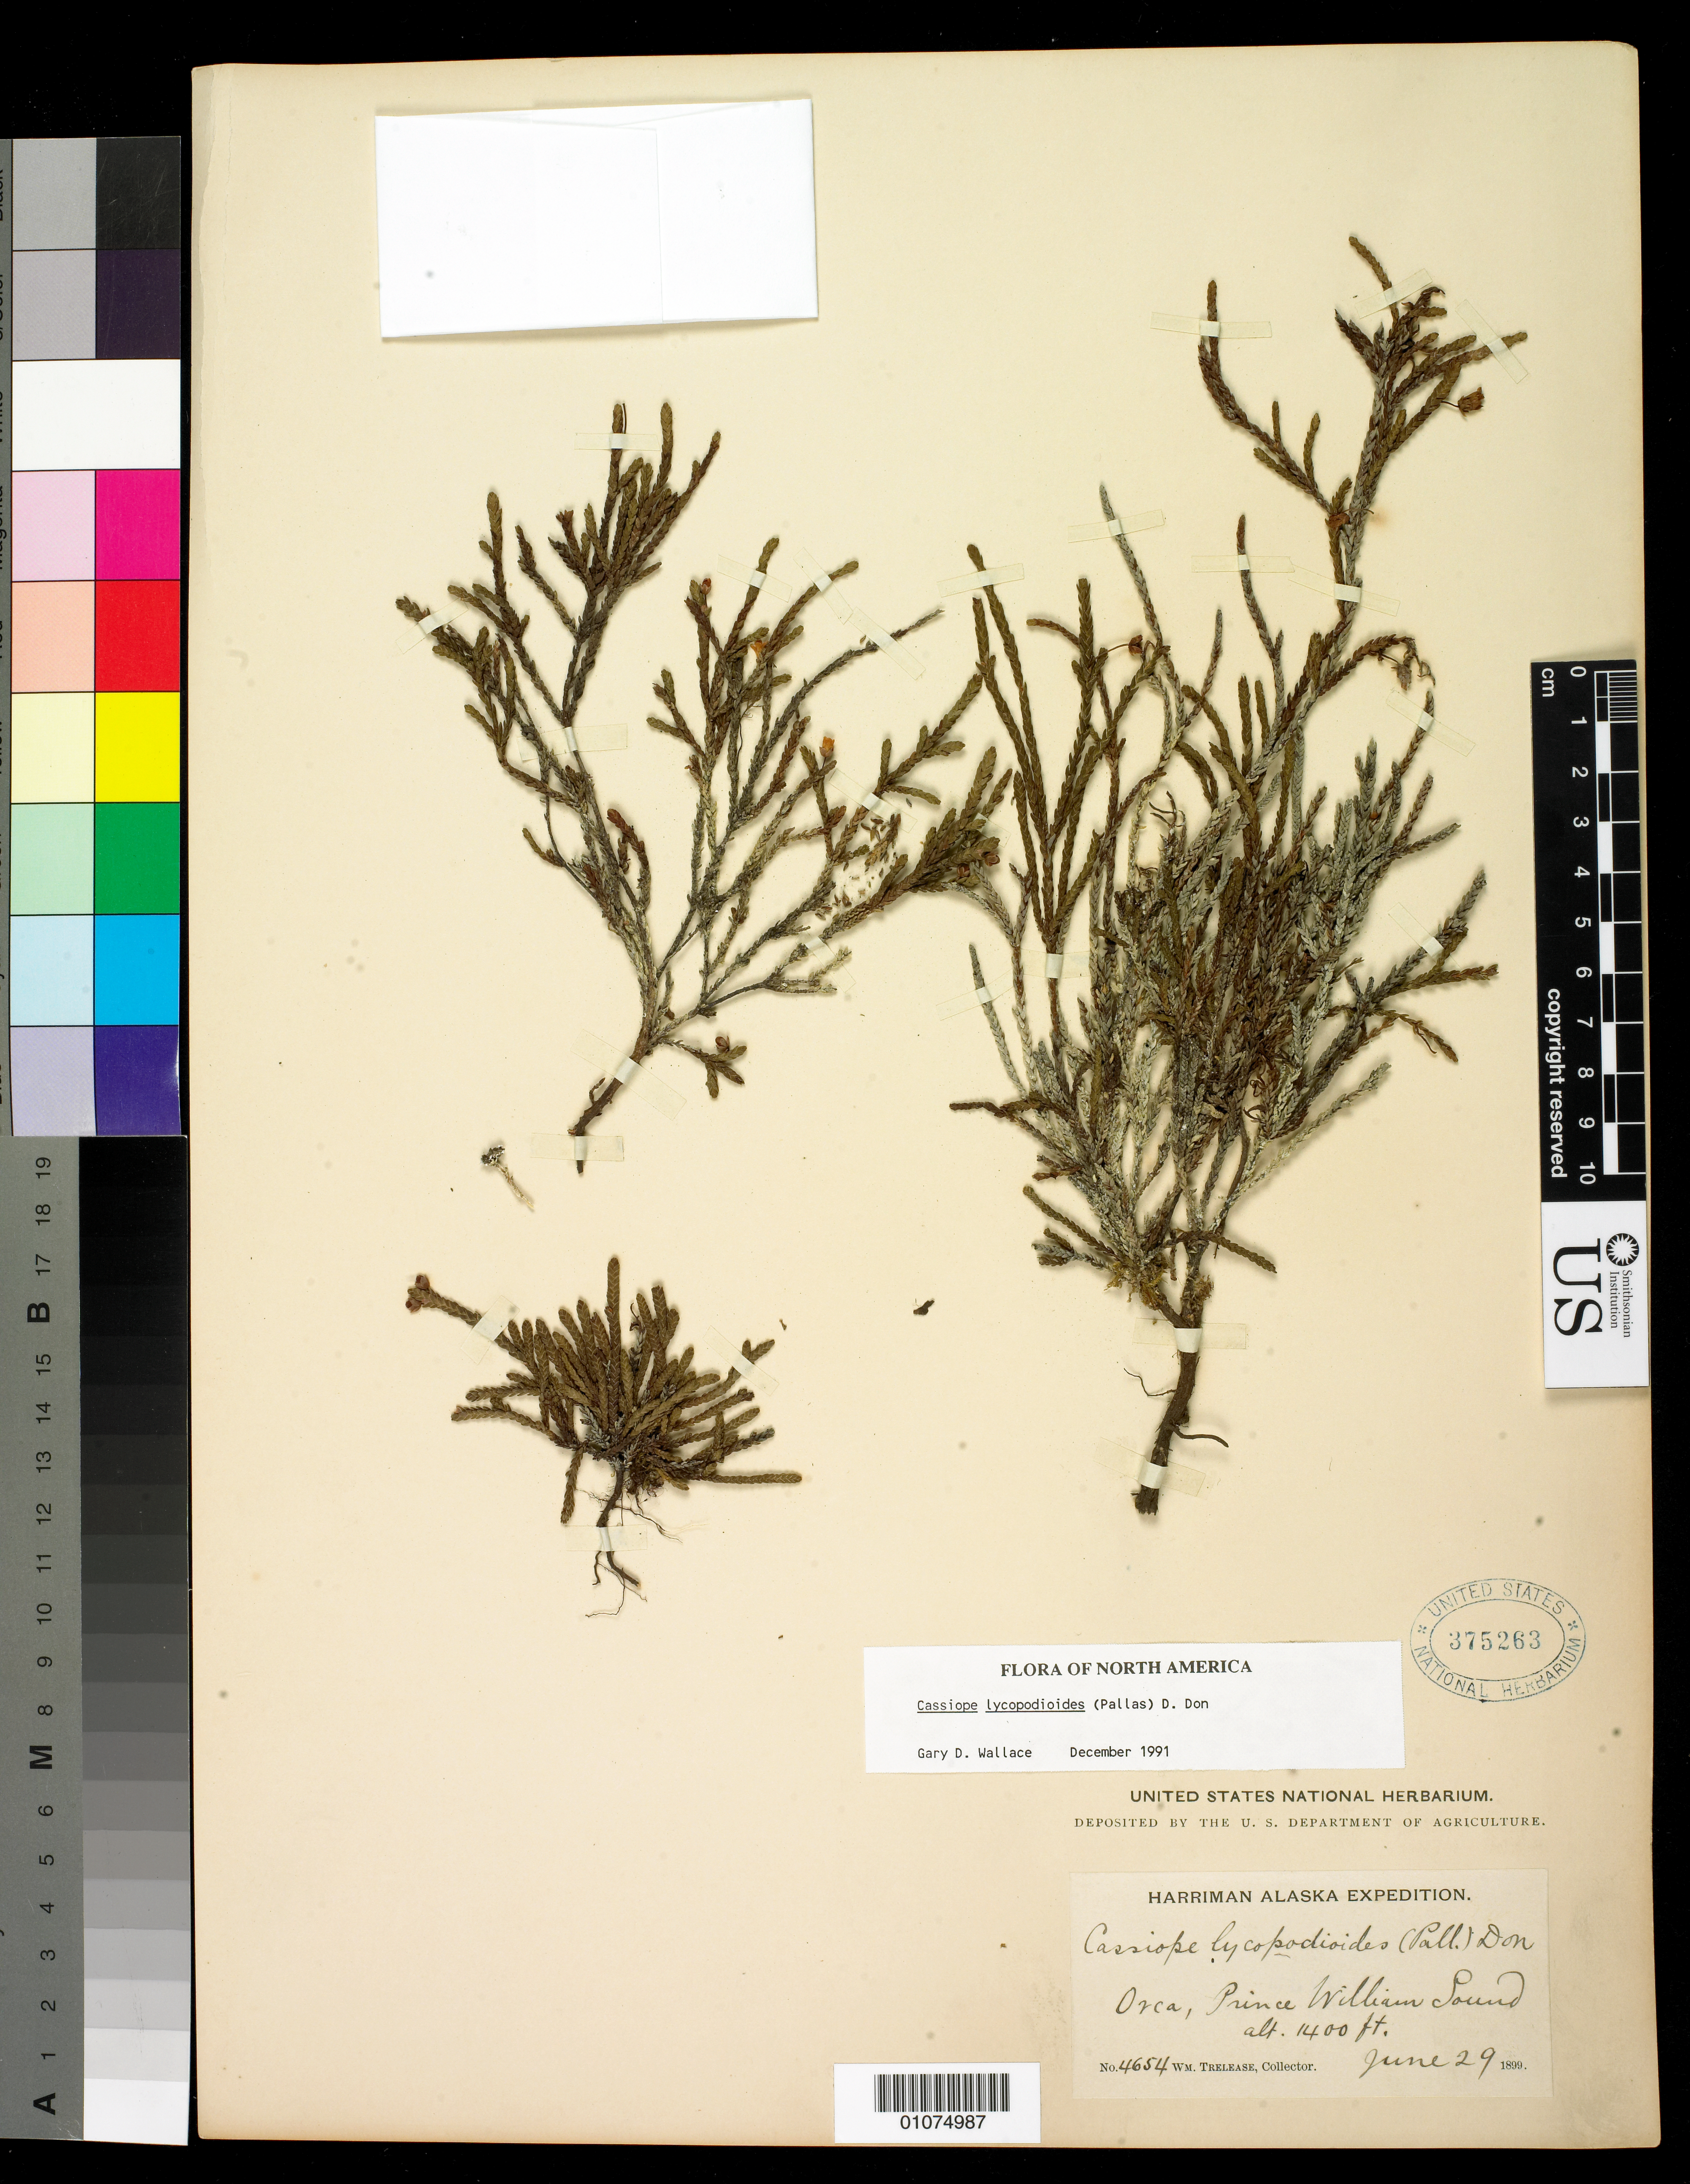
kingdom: Plantae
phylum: Tracheophyta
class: Magnoliopsida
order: Ericales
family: Ericaceae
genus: Cassiope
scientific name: Cassiope lycopodioides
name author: (Pall.) D. Don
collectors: W. Trelease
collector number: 4654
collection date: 1899-06-29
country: United States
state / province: Alaska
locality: Orca, Prince William Sound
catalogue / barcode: US 375263